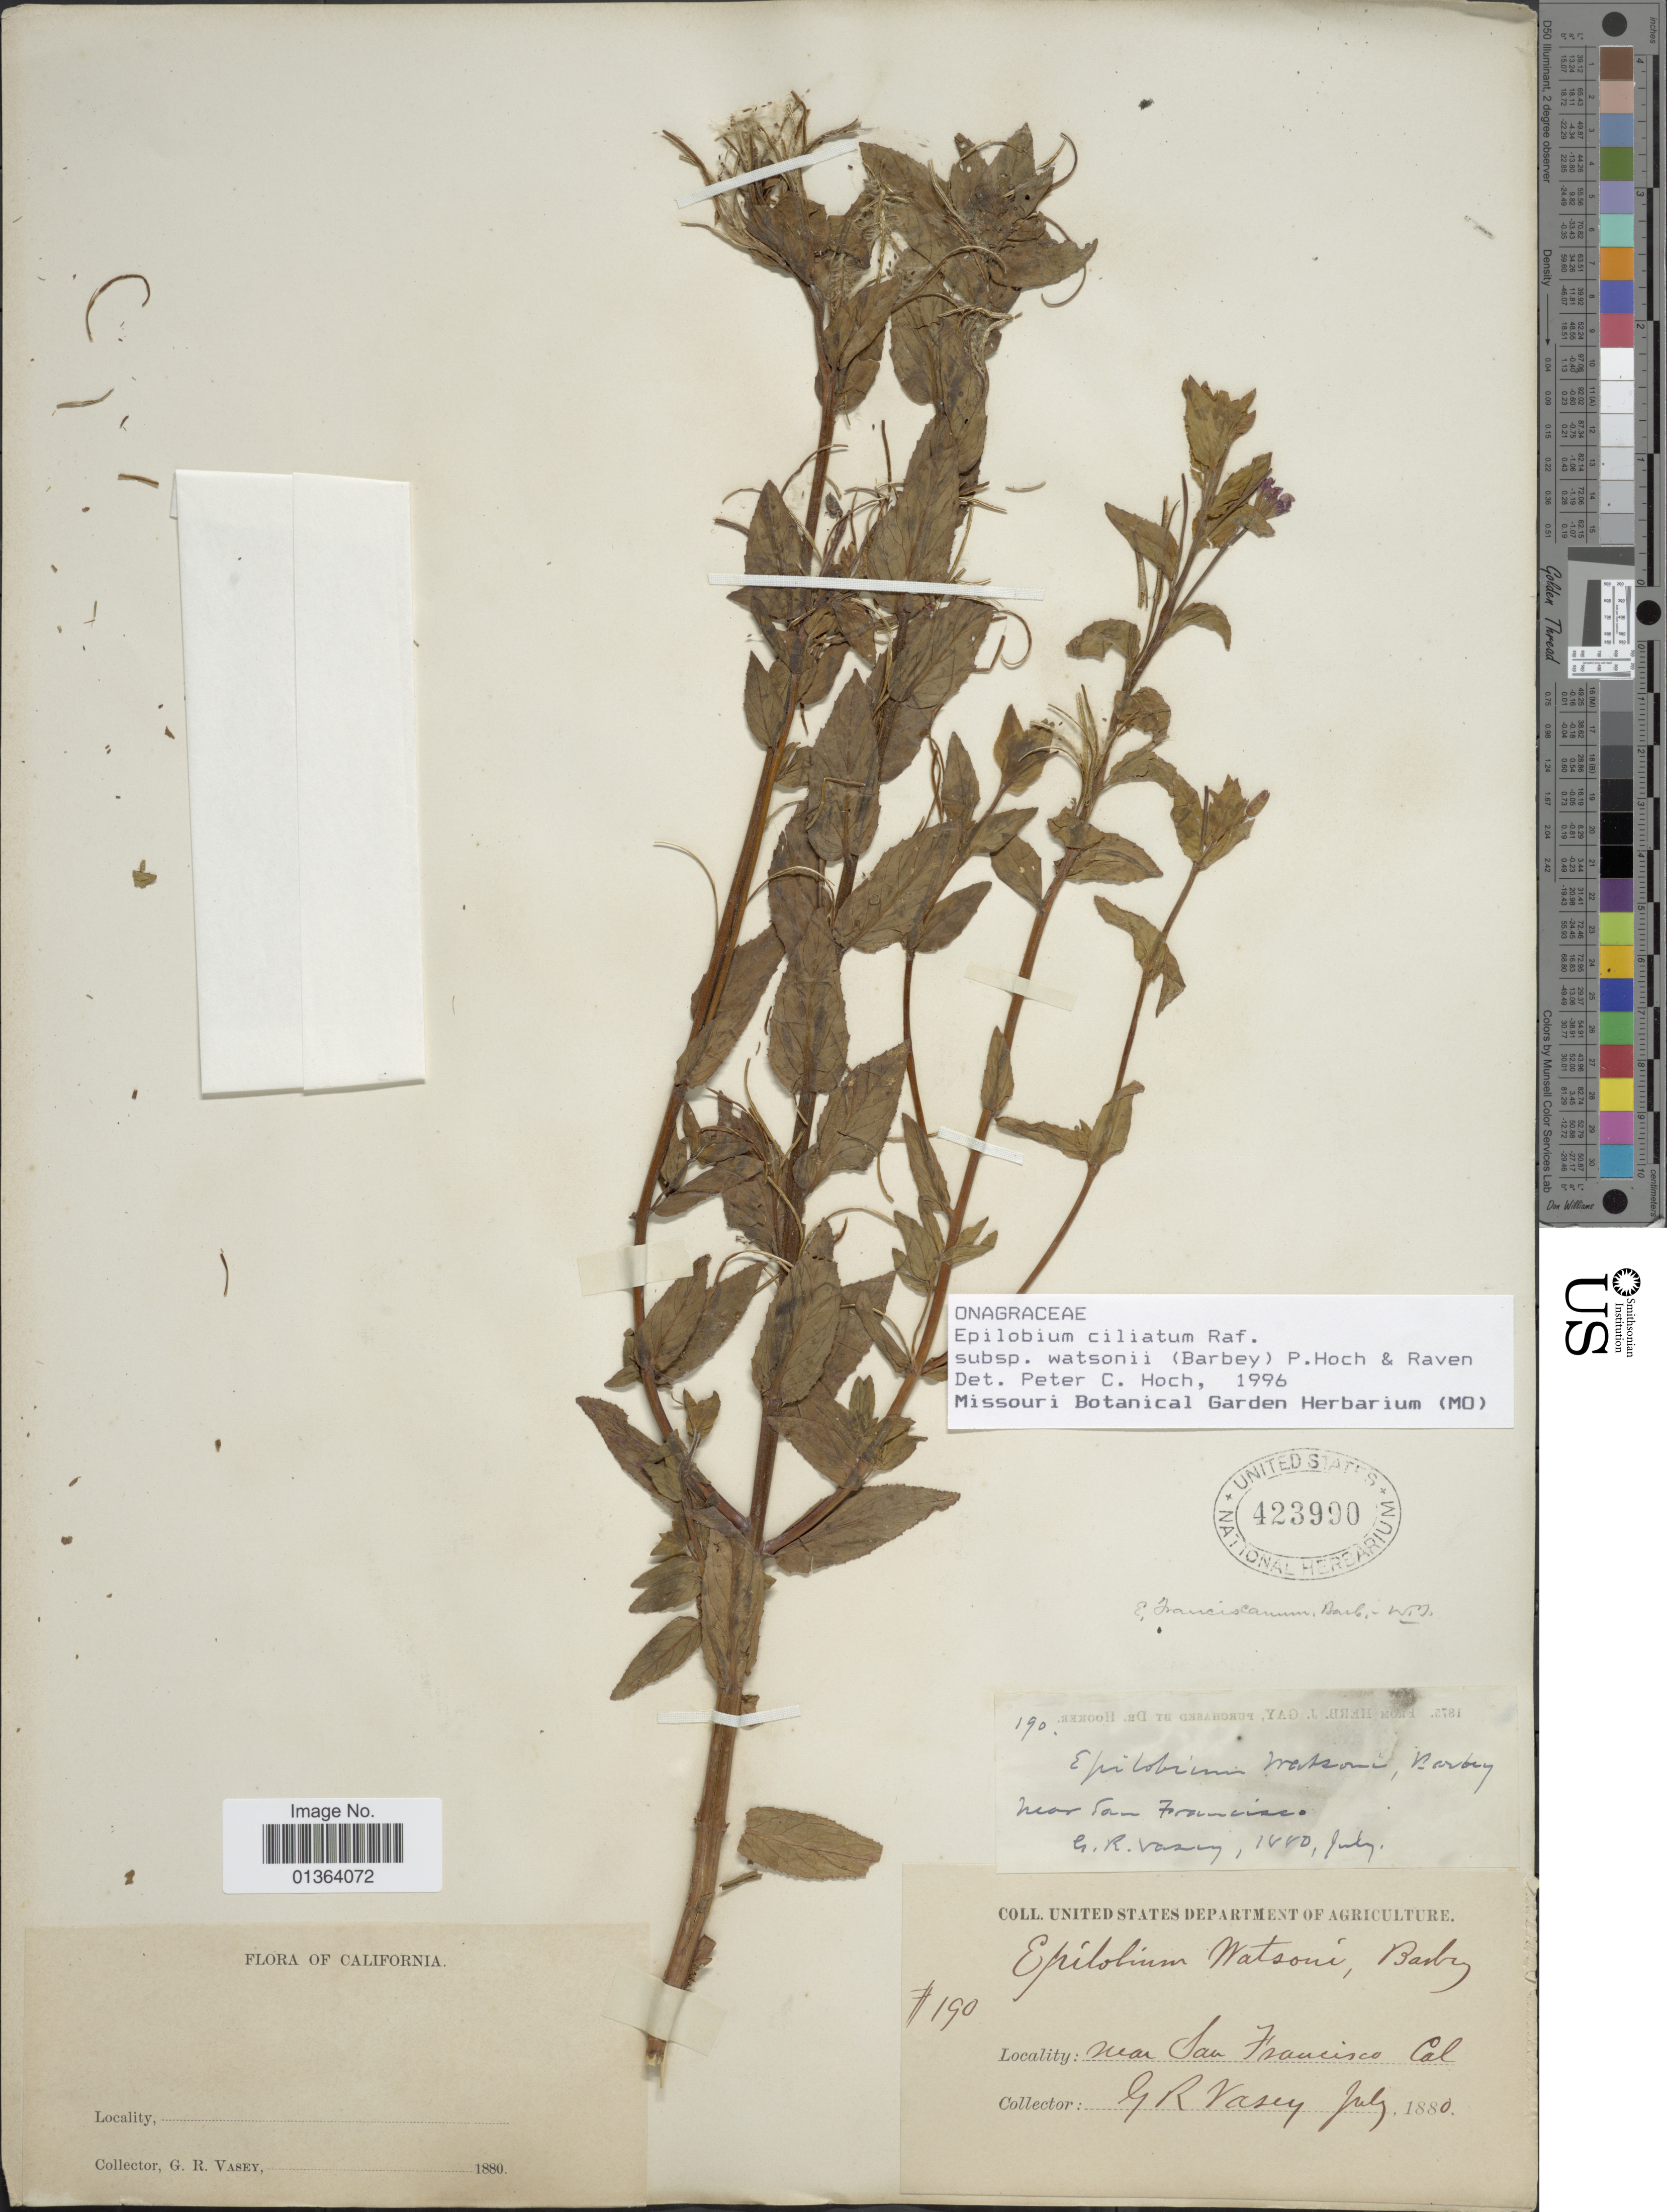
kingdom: Plantae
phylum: Tracheophyta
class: Magnoliopsida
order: Myrtales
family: Onagraceae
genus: Epilobium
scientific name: Epilobium ciliatum subsp. watsonii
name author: (Barbey) Hoch & P.H. Raven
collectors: G. R. Vasey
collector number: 190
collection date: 1880-07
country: United States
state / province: California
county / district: San Francisco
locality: Near San Francisco.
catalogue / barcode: US 423990